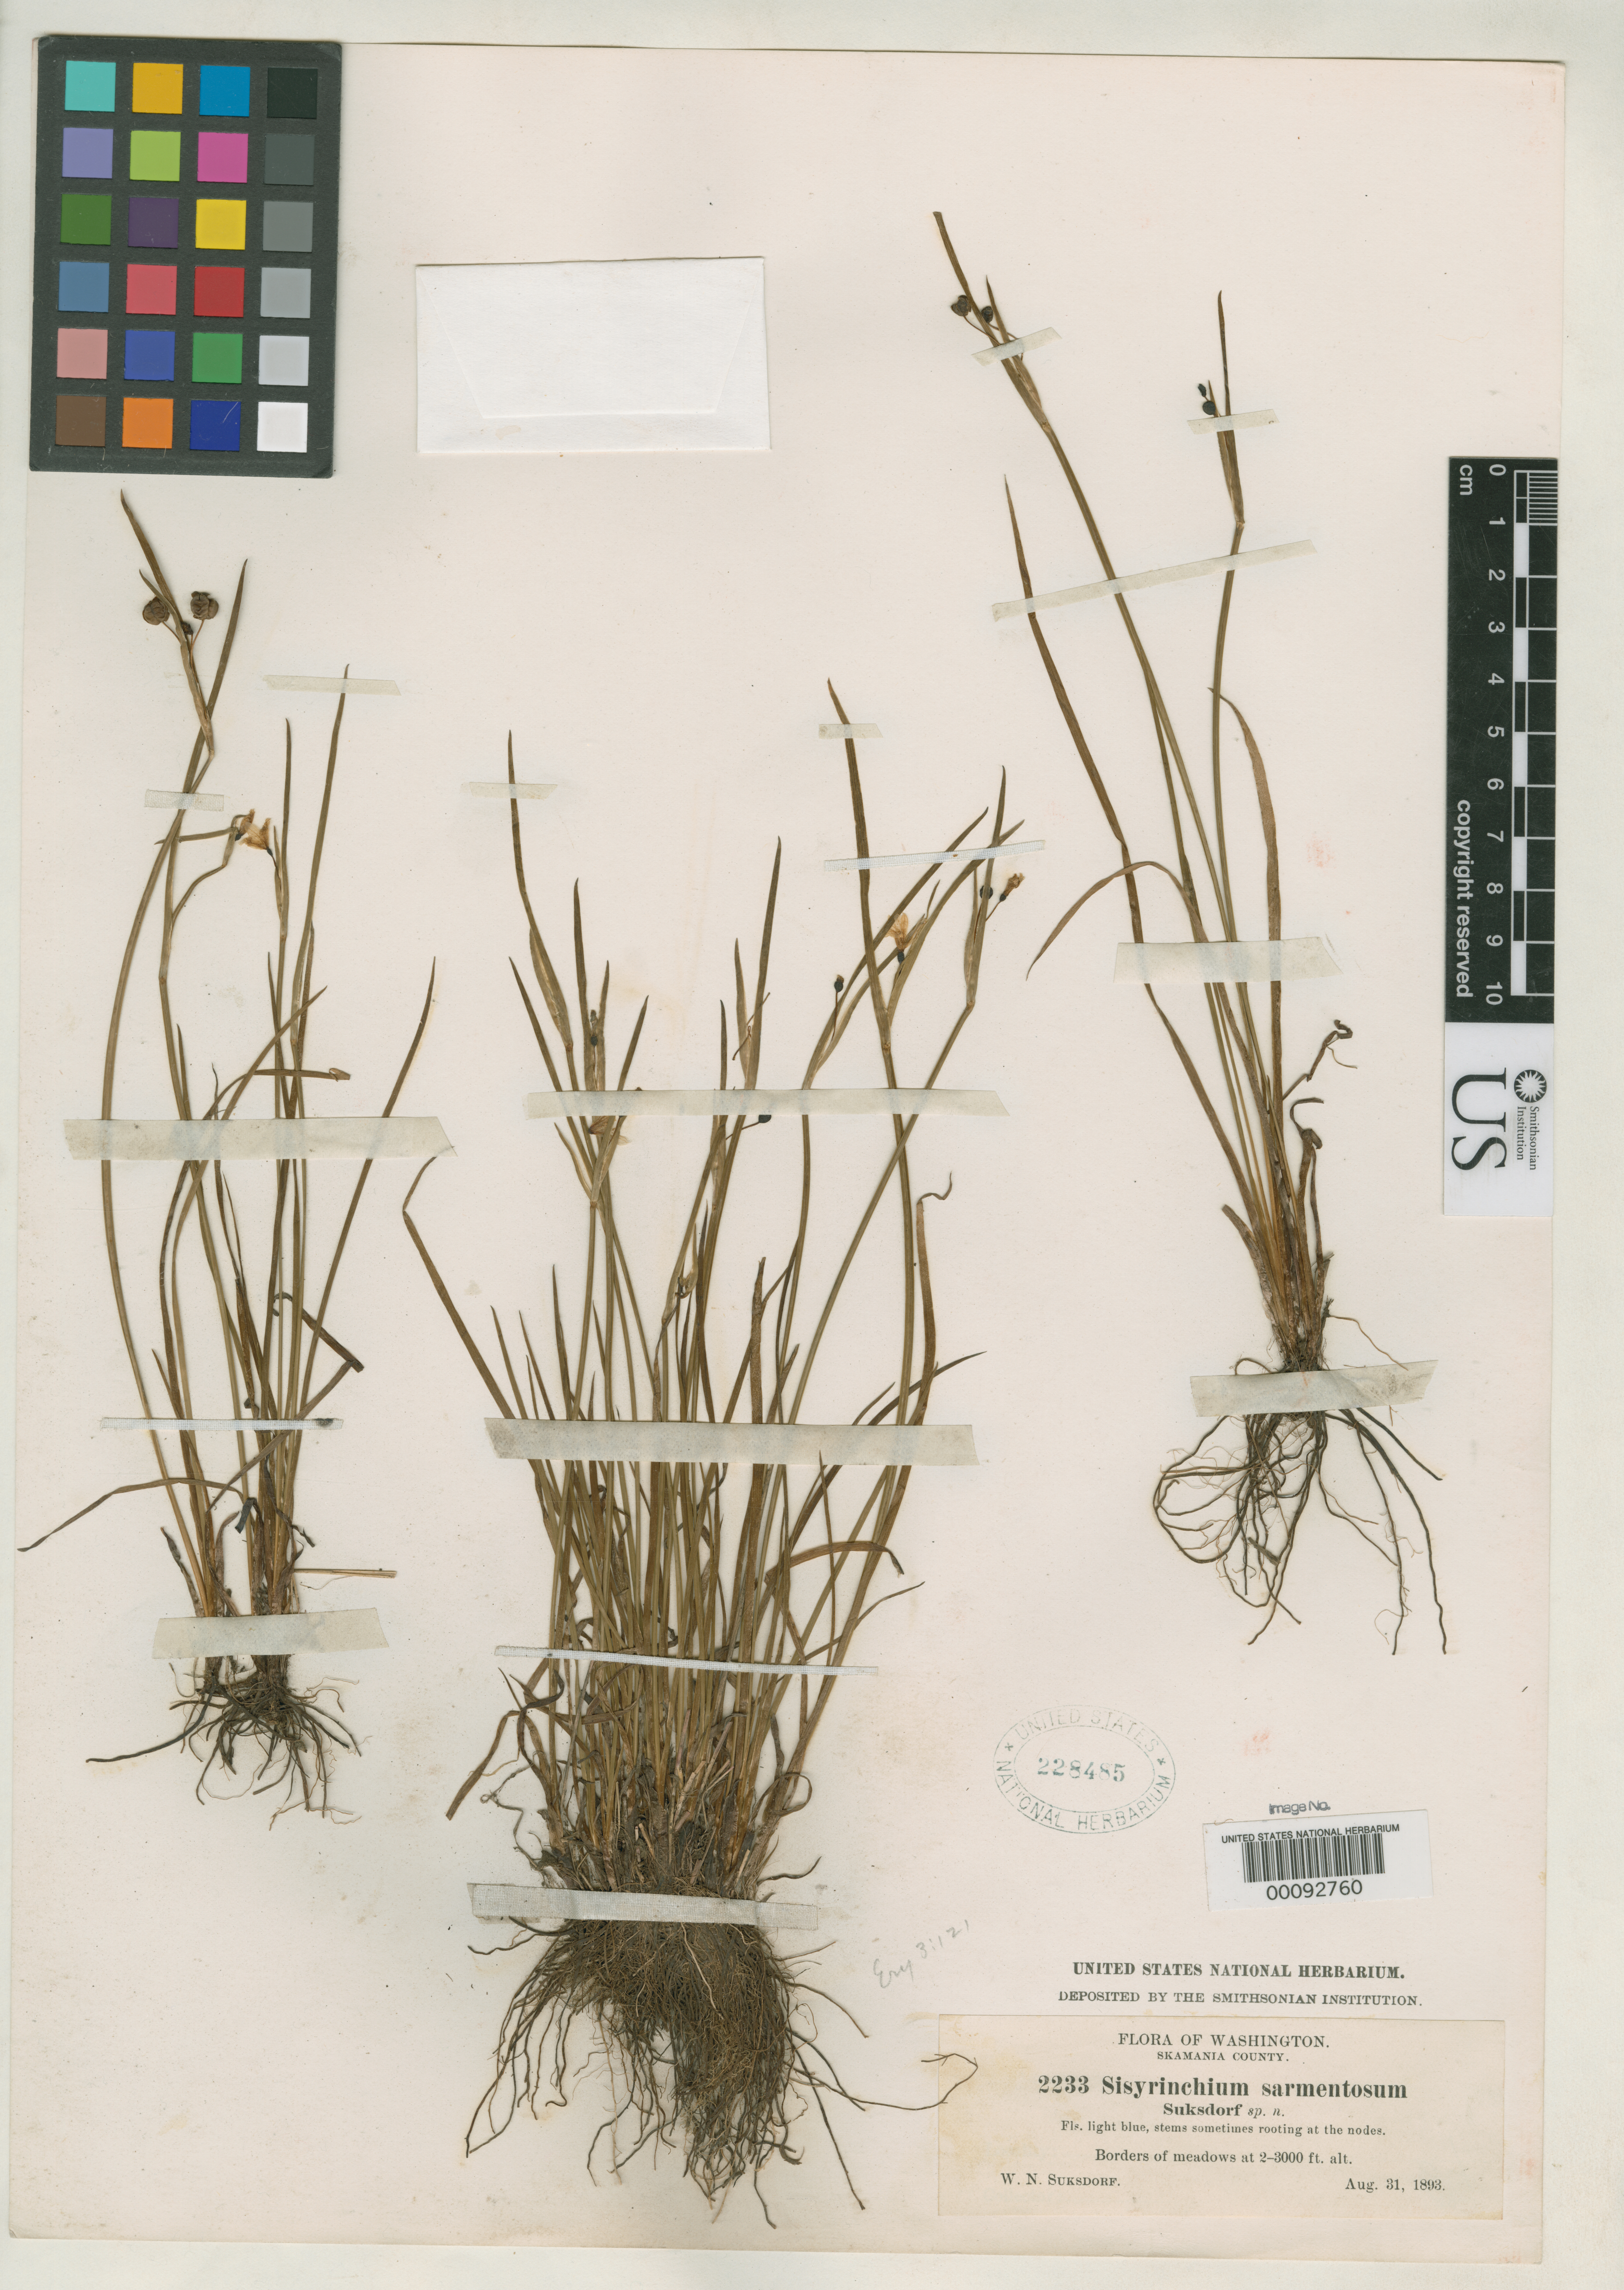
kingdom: Plantae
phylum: Tracheophyta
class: Liliopsida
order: Asparagales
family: Iridaceae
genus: Sisyrinchium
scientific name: Sisyrinchium sarmentosum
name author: Suksd. ex Greene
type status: Isotype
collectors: W. N. Suksdorf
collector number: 2233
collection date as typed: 31 Aug 1893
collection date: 1893-08-31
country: United States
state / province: Washington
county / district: Skamania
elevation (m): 610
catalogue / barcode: US 228485